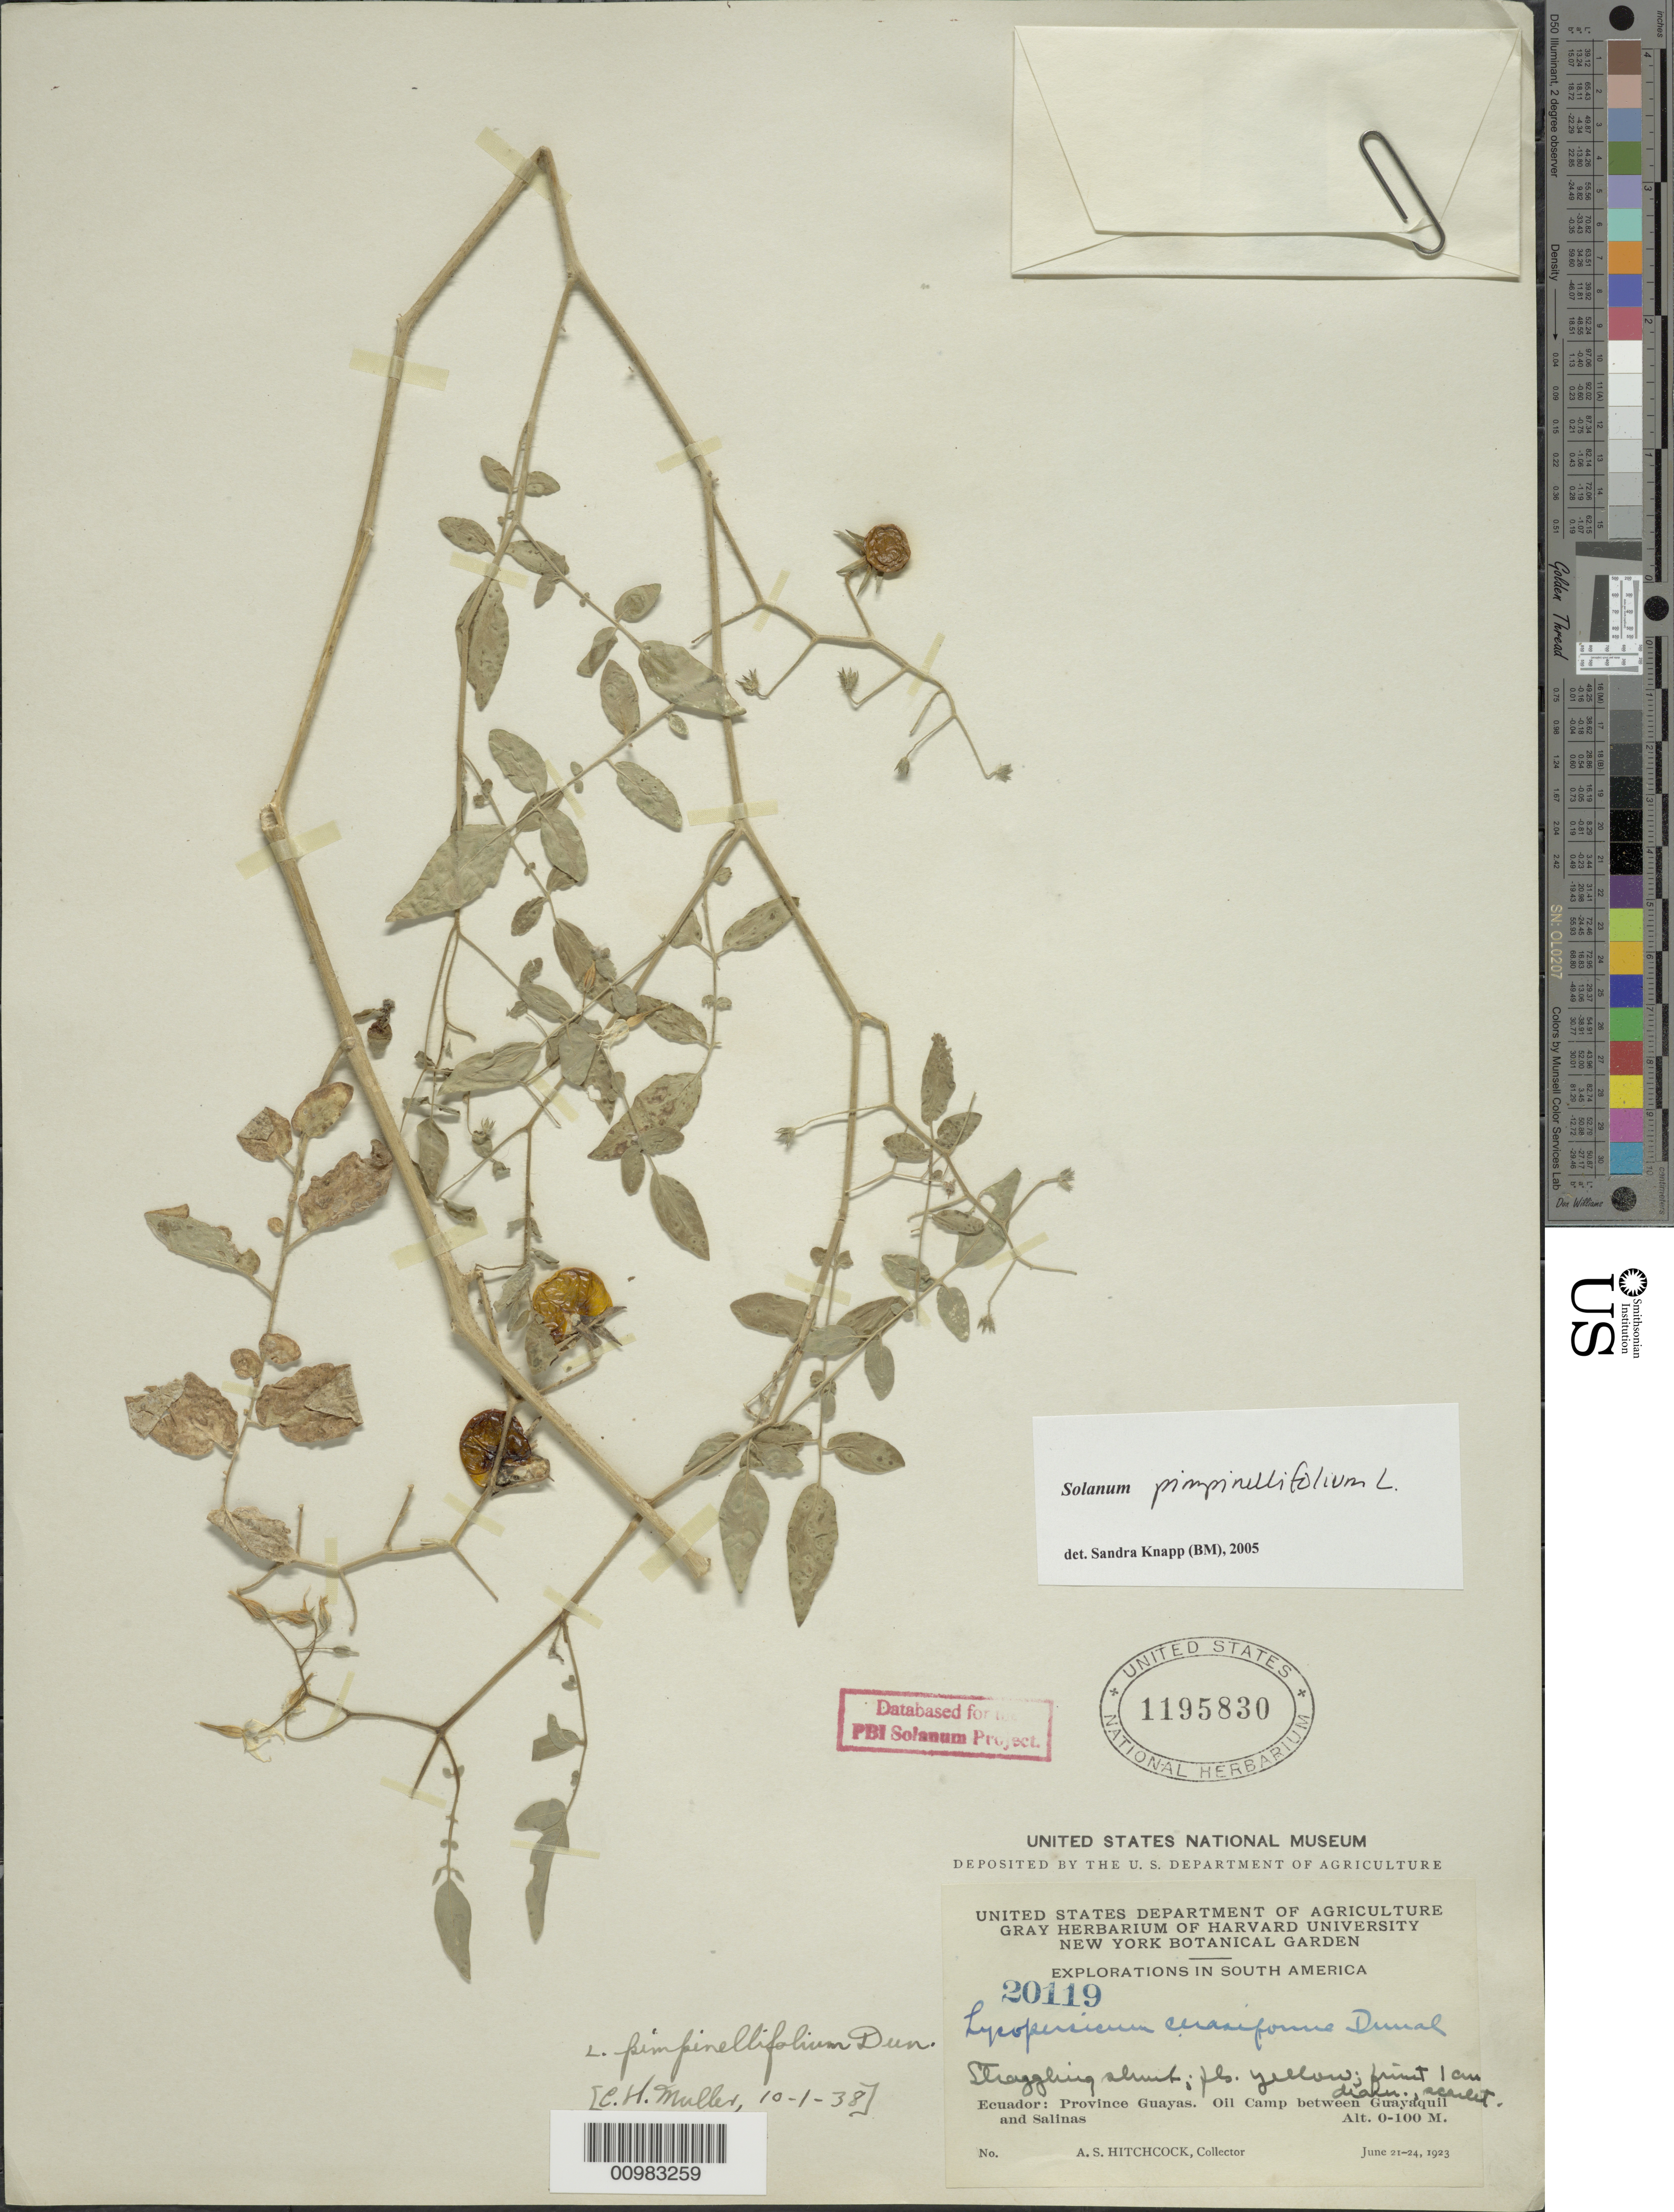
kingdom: Plantae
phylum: Tracheophyta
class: Magnoliopsida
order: Solanales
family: Solanaceae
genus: Solanum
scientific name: Solanum pimpinellifolium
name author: L.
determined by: Peralta, Iris E.; Knapp, S. D.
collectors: A. S. Hitchcock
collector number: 20119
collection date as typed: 21 Jun 1923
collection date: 1923-06-21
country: Ecuador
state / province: Guayas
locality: oil camp between Guayaquil and Salinas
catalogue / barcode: US 1195830